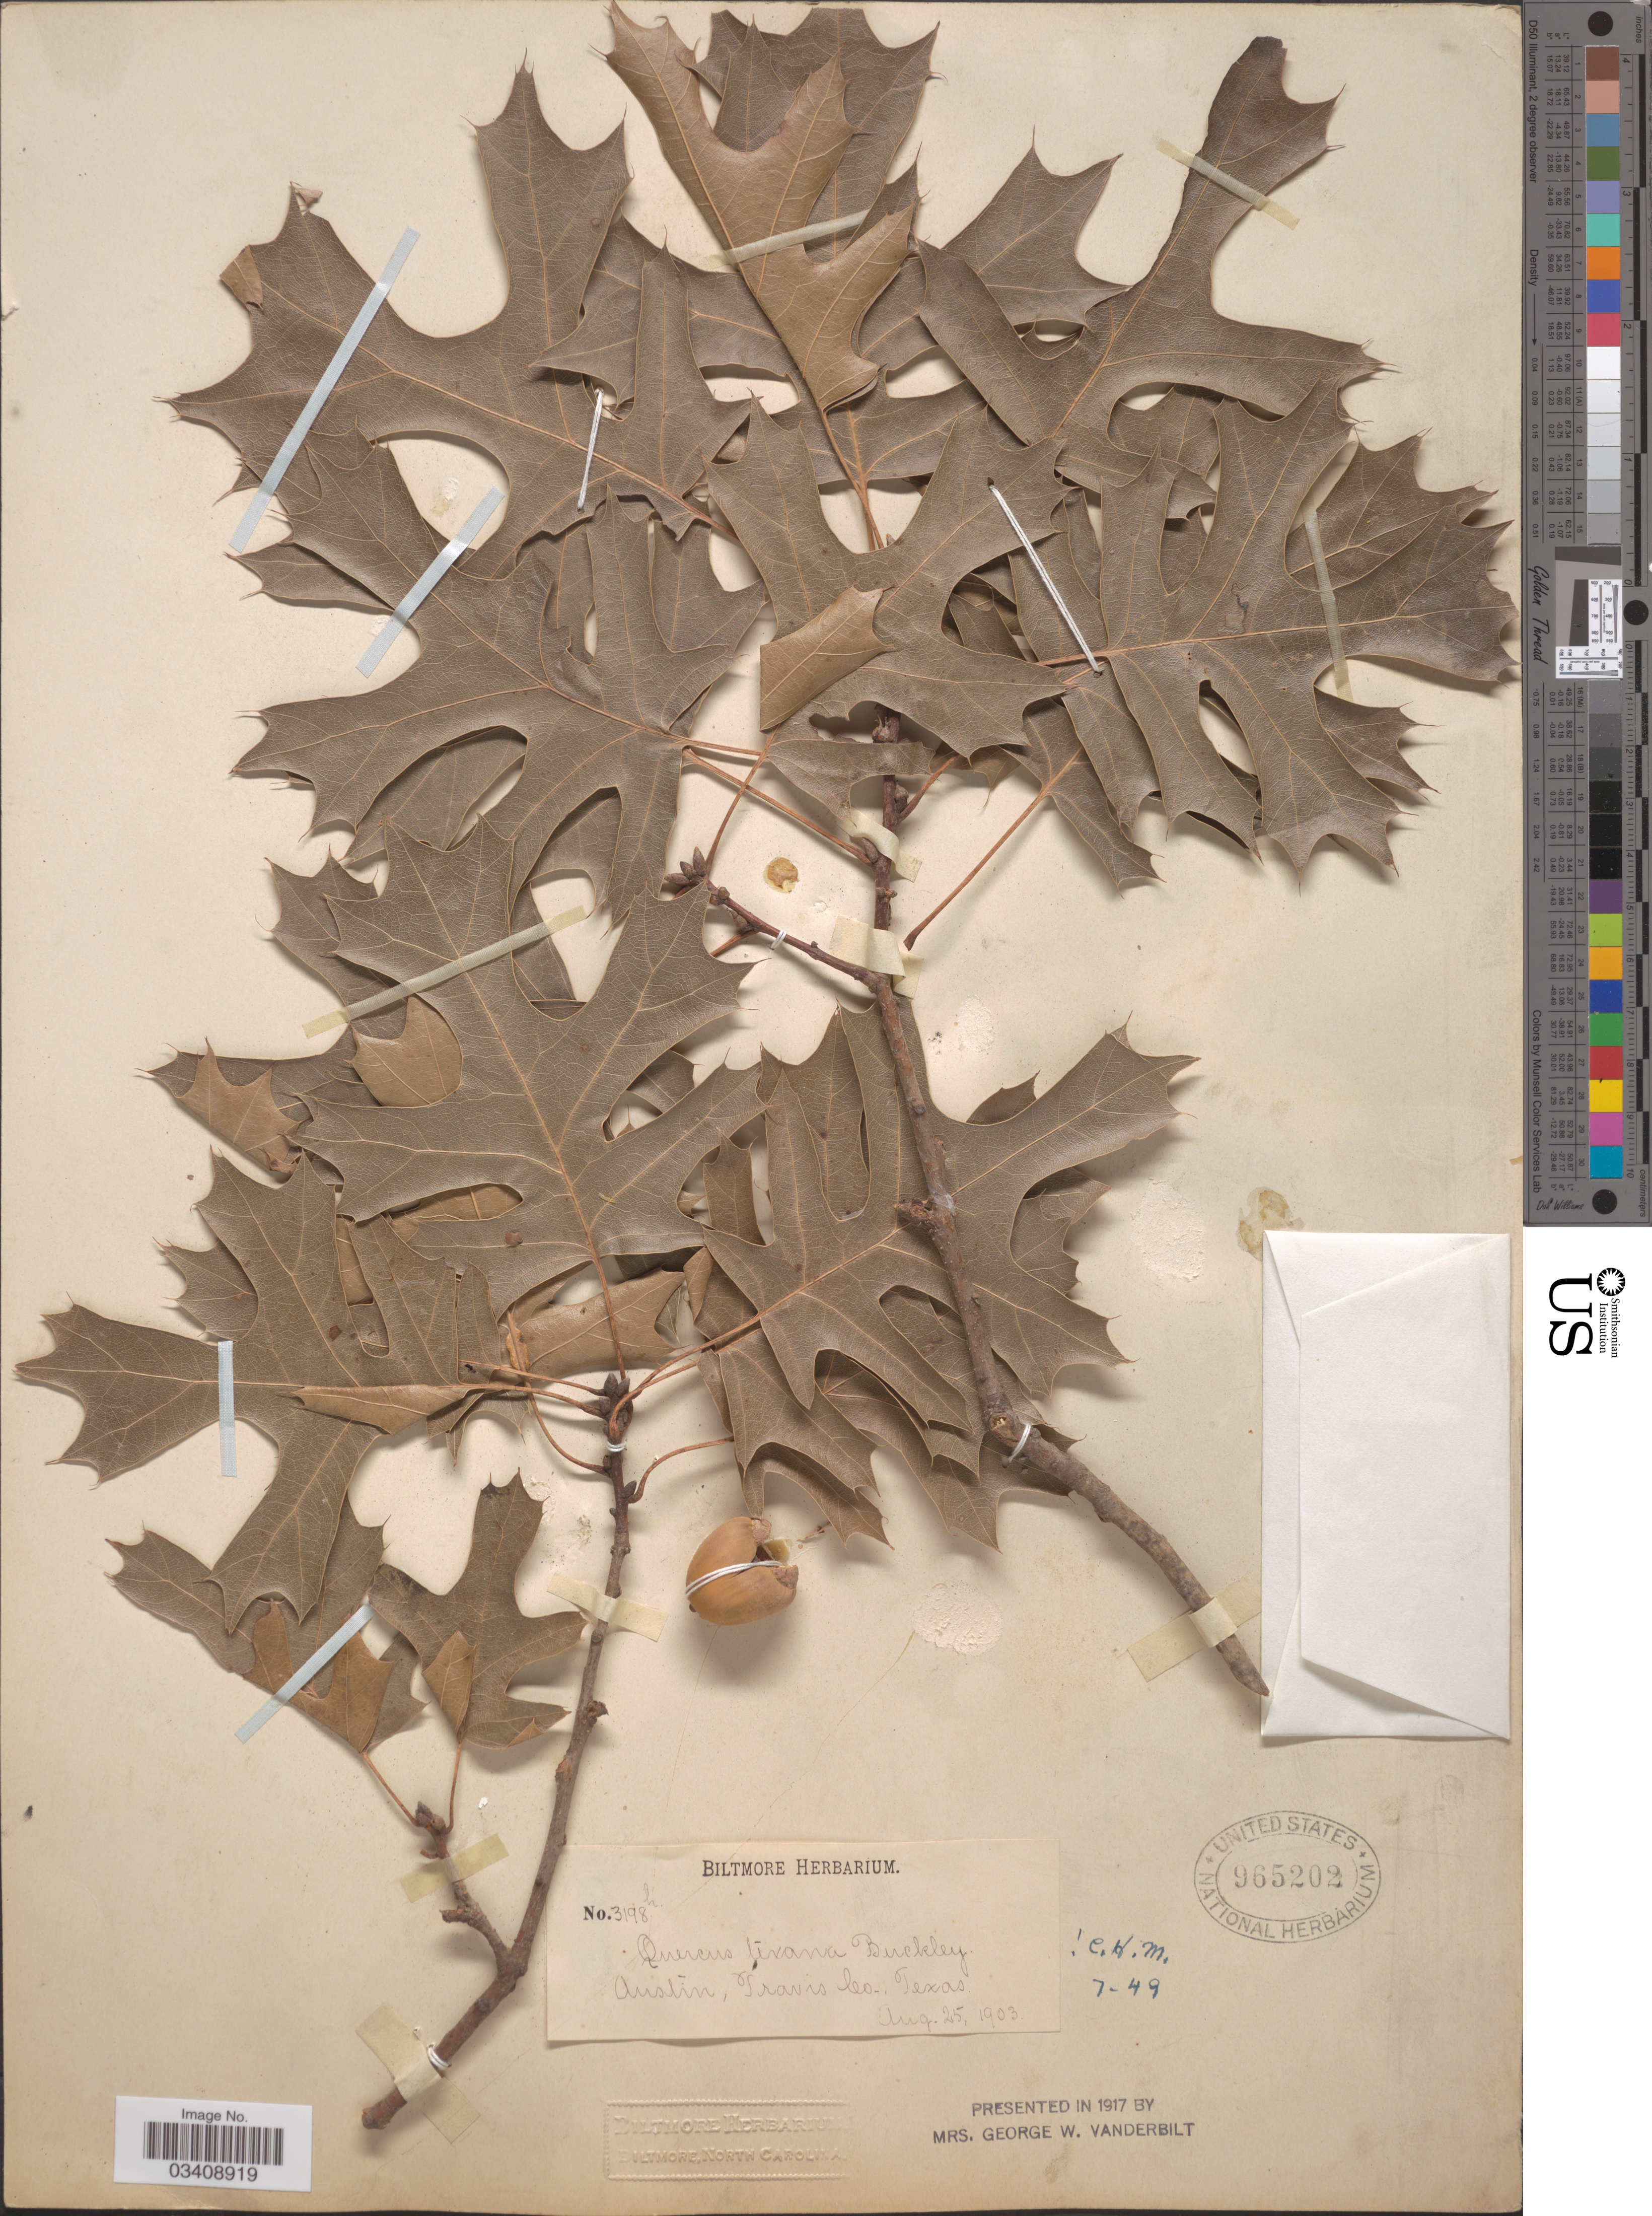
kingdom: Plantae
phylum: Tracheophyta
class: Magnoliopsida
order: Fagales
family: Fagaceae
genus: Quercus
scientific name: Quercus texana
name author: Buckley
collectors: ex herb. Biltmore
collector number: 3198 h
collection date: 1903-08-25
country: United States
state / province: Texas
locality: Austin, Travis Co.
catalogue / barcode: US 965202